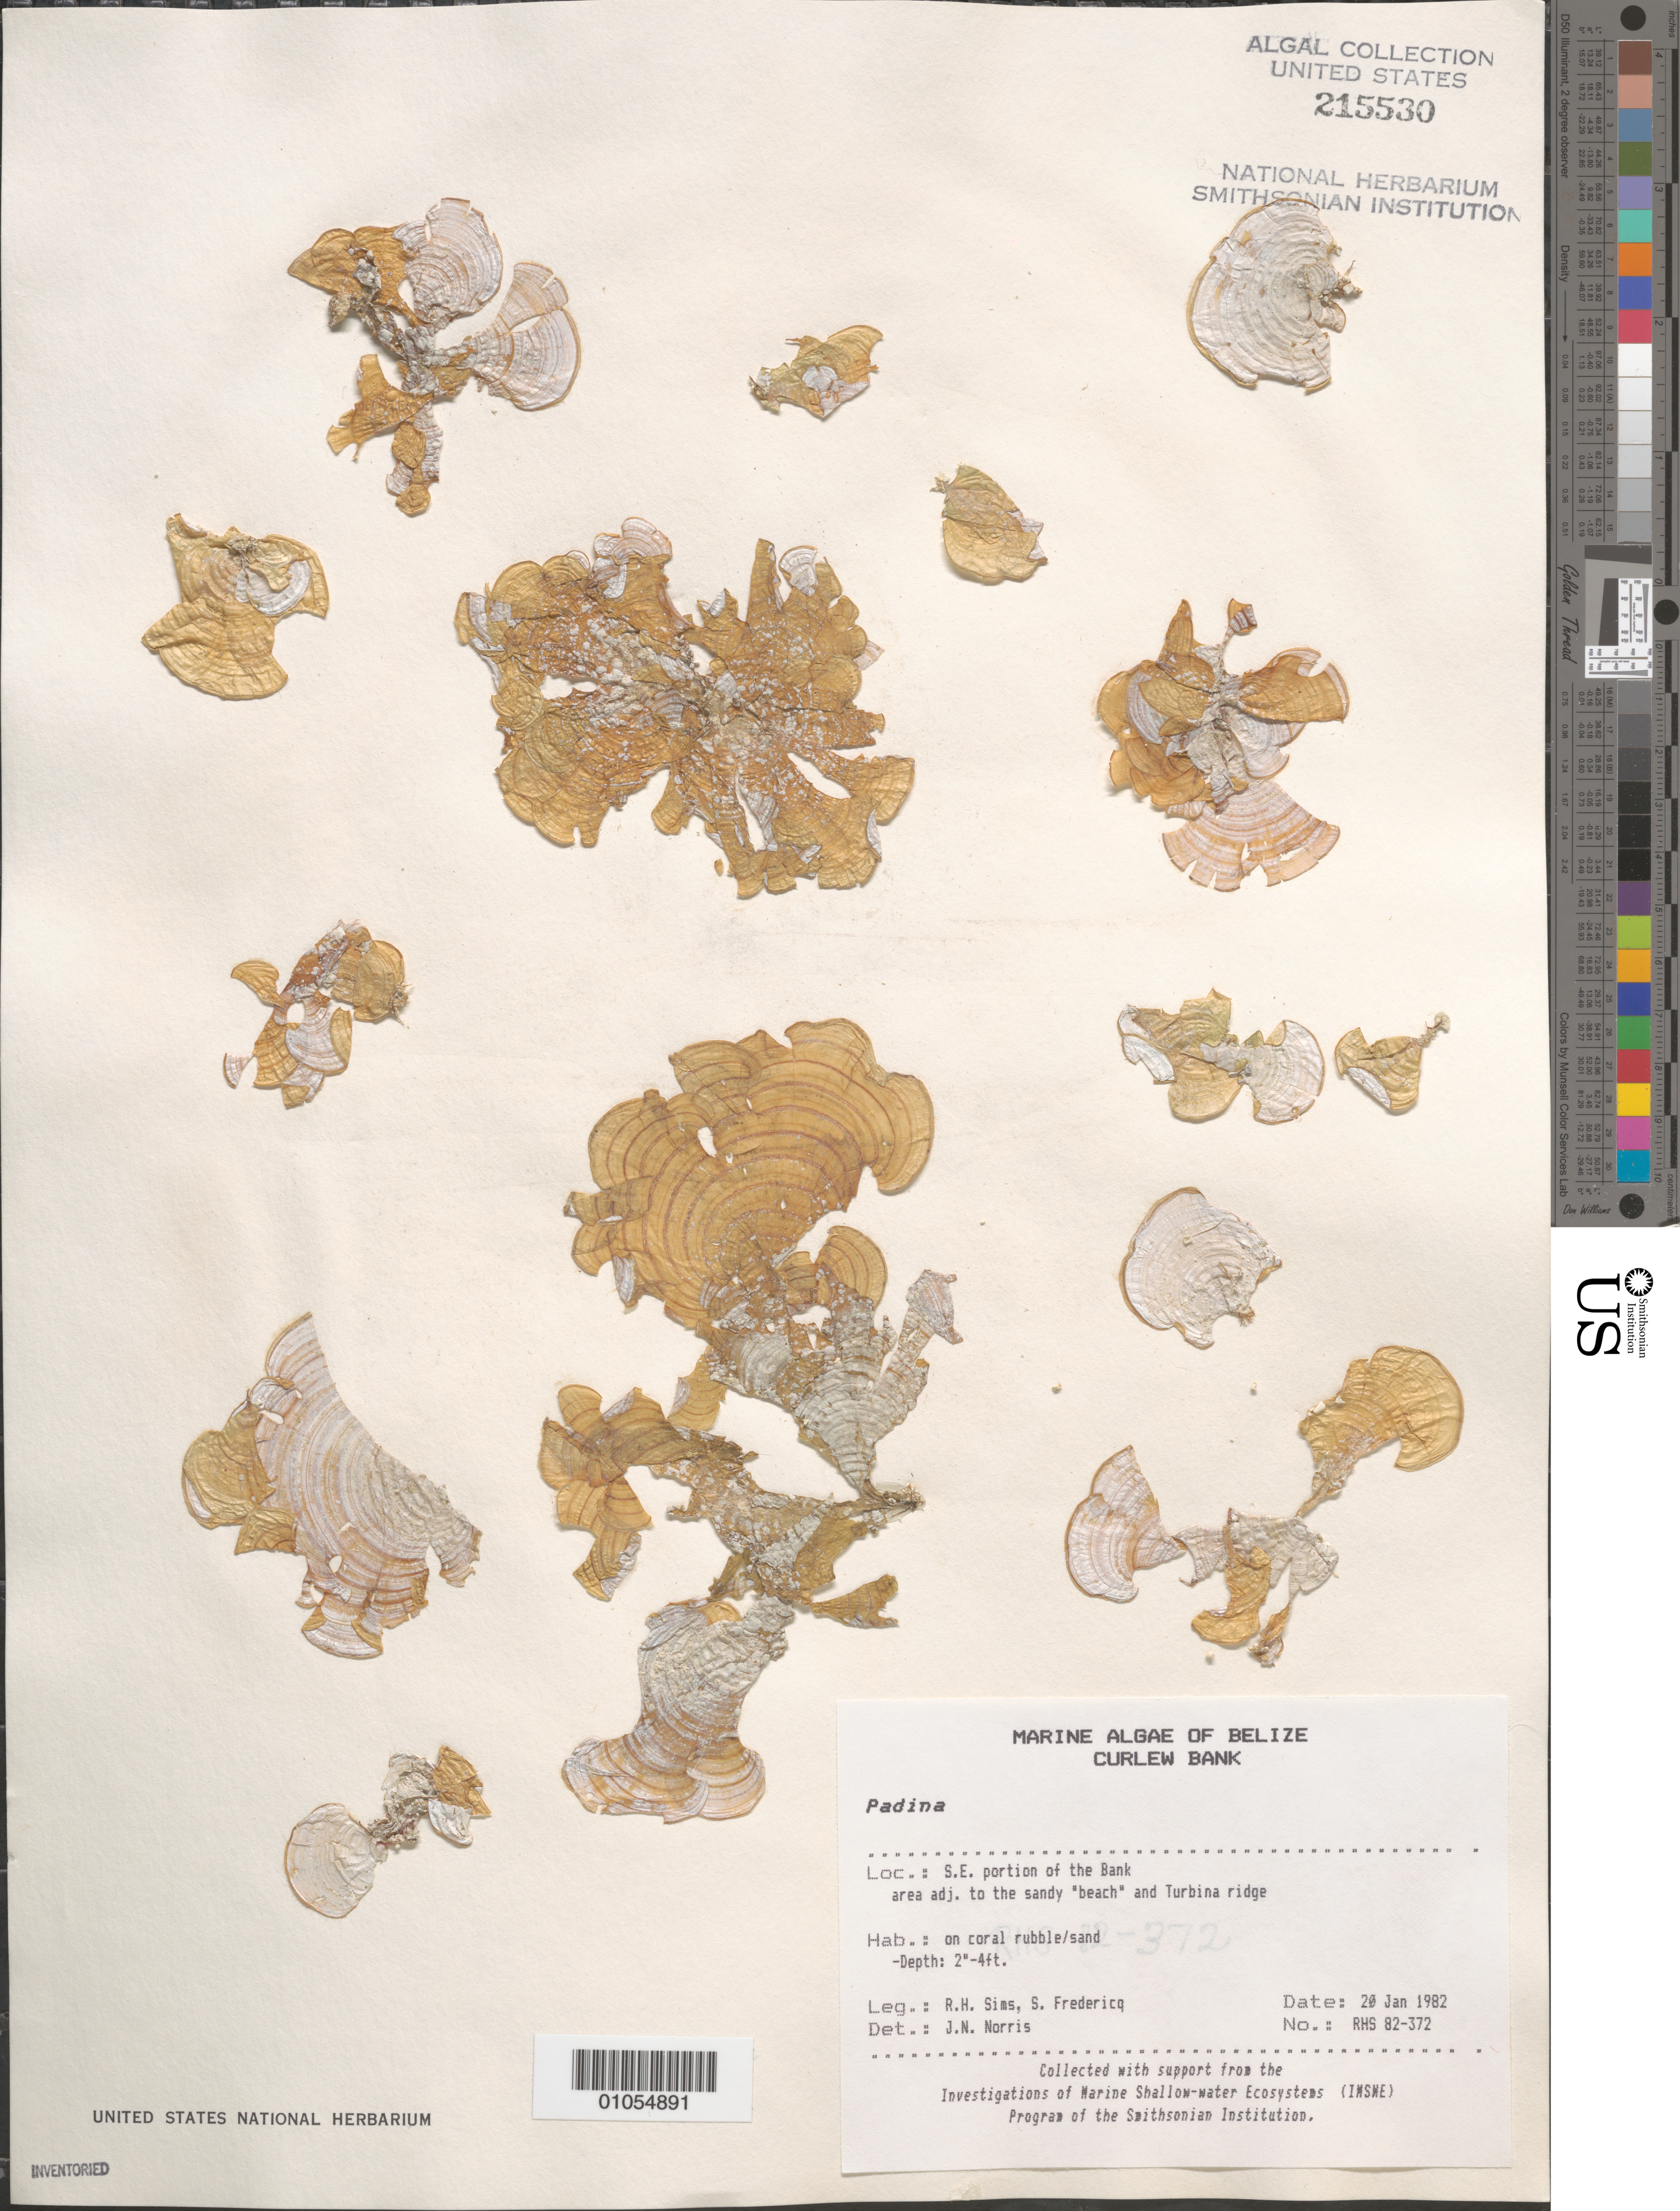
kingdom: Chromista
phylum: Ochrophyta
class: Phaeophyceae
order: Dictyotales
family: Dictyotaceae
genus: Padina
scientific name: Padina sp.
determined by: Norris, James N.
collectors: R. H. Sims & S. Fredericq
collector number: RHS 82-372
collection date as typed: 20 Jan 1982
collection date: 1982-01-20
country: Belize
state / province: Stann Creek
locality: Curlew Bank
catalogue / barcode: US 215530